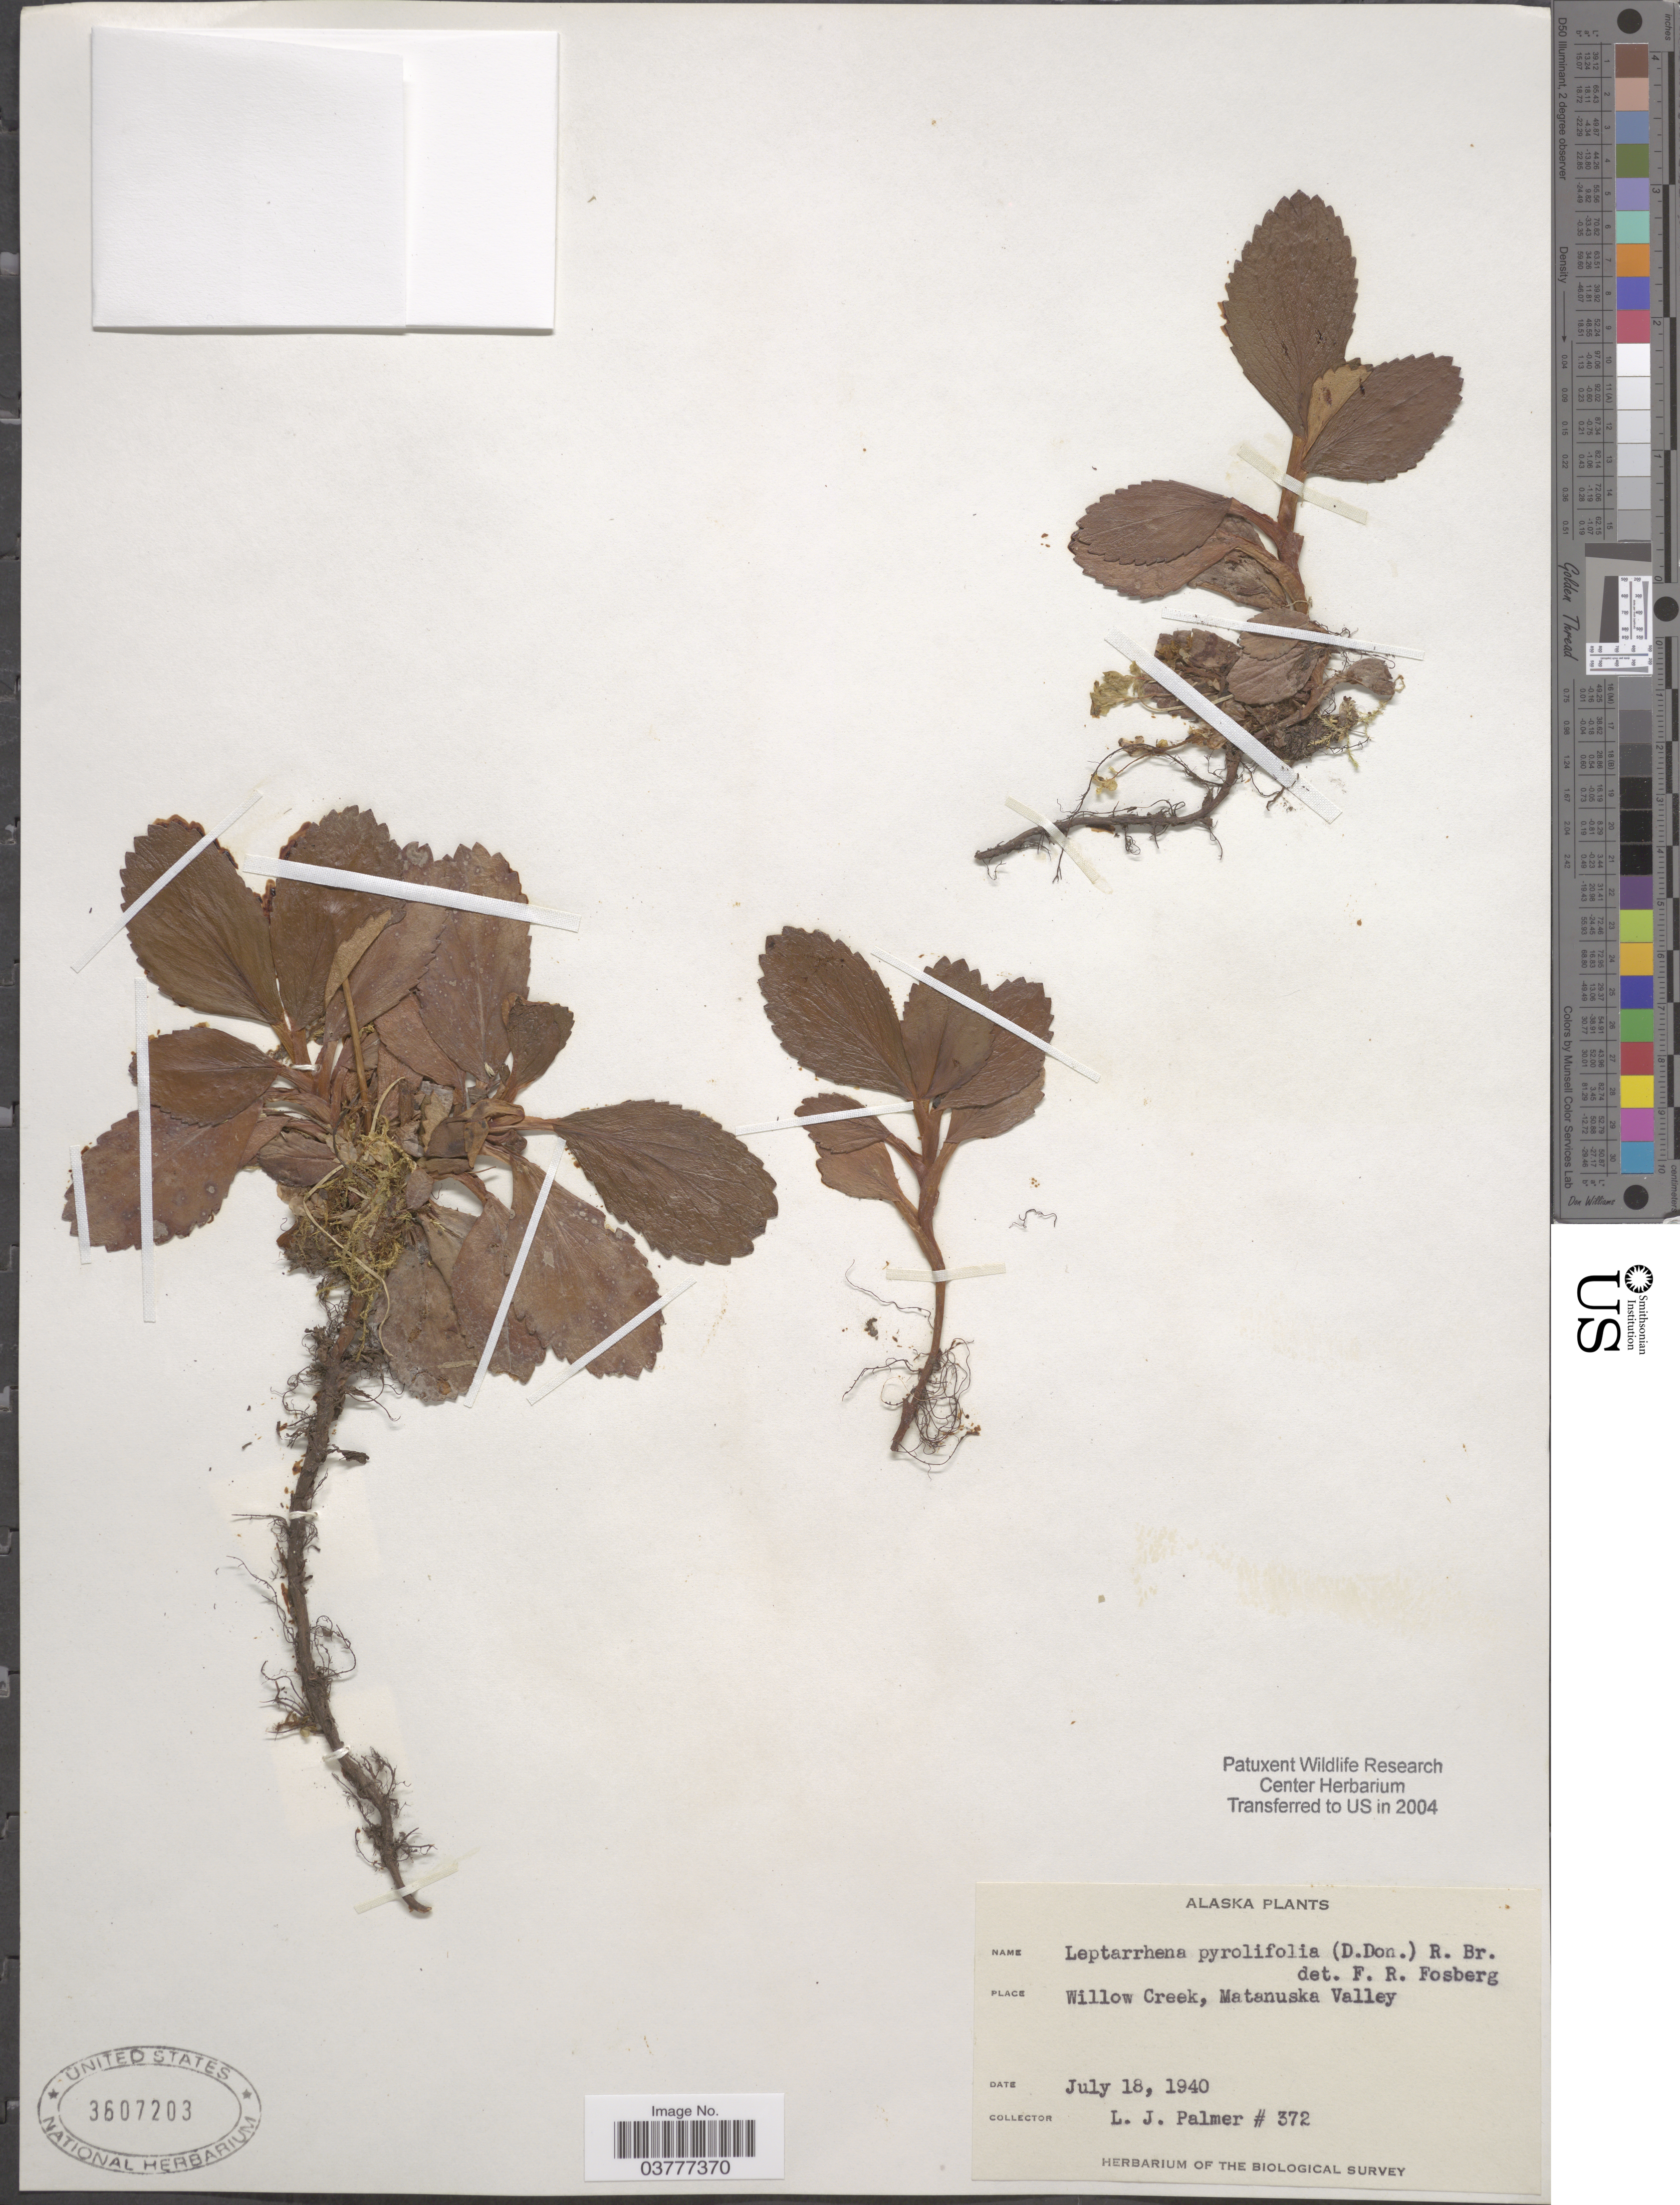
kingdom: Plantae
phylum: Tracheophyta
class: Magnoliopsida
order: Saxifragales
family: Saxifragaceae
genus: Leptarrhena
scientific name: Leptarrhena pyrolifolia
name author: (D. Don) Ser.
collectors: L. J. Palmer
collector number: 372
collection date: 1940-07-18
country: United States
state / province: Alaska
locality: Willow Creek, Matanuska Valley.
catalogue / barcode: US 3607203